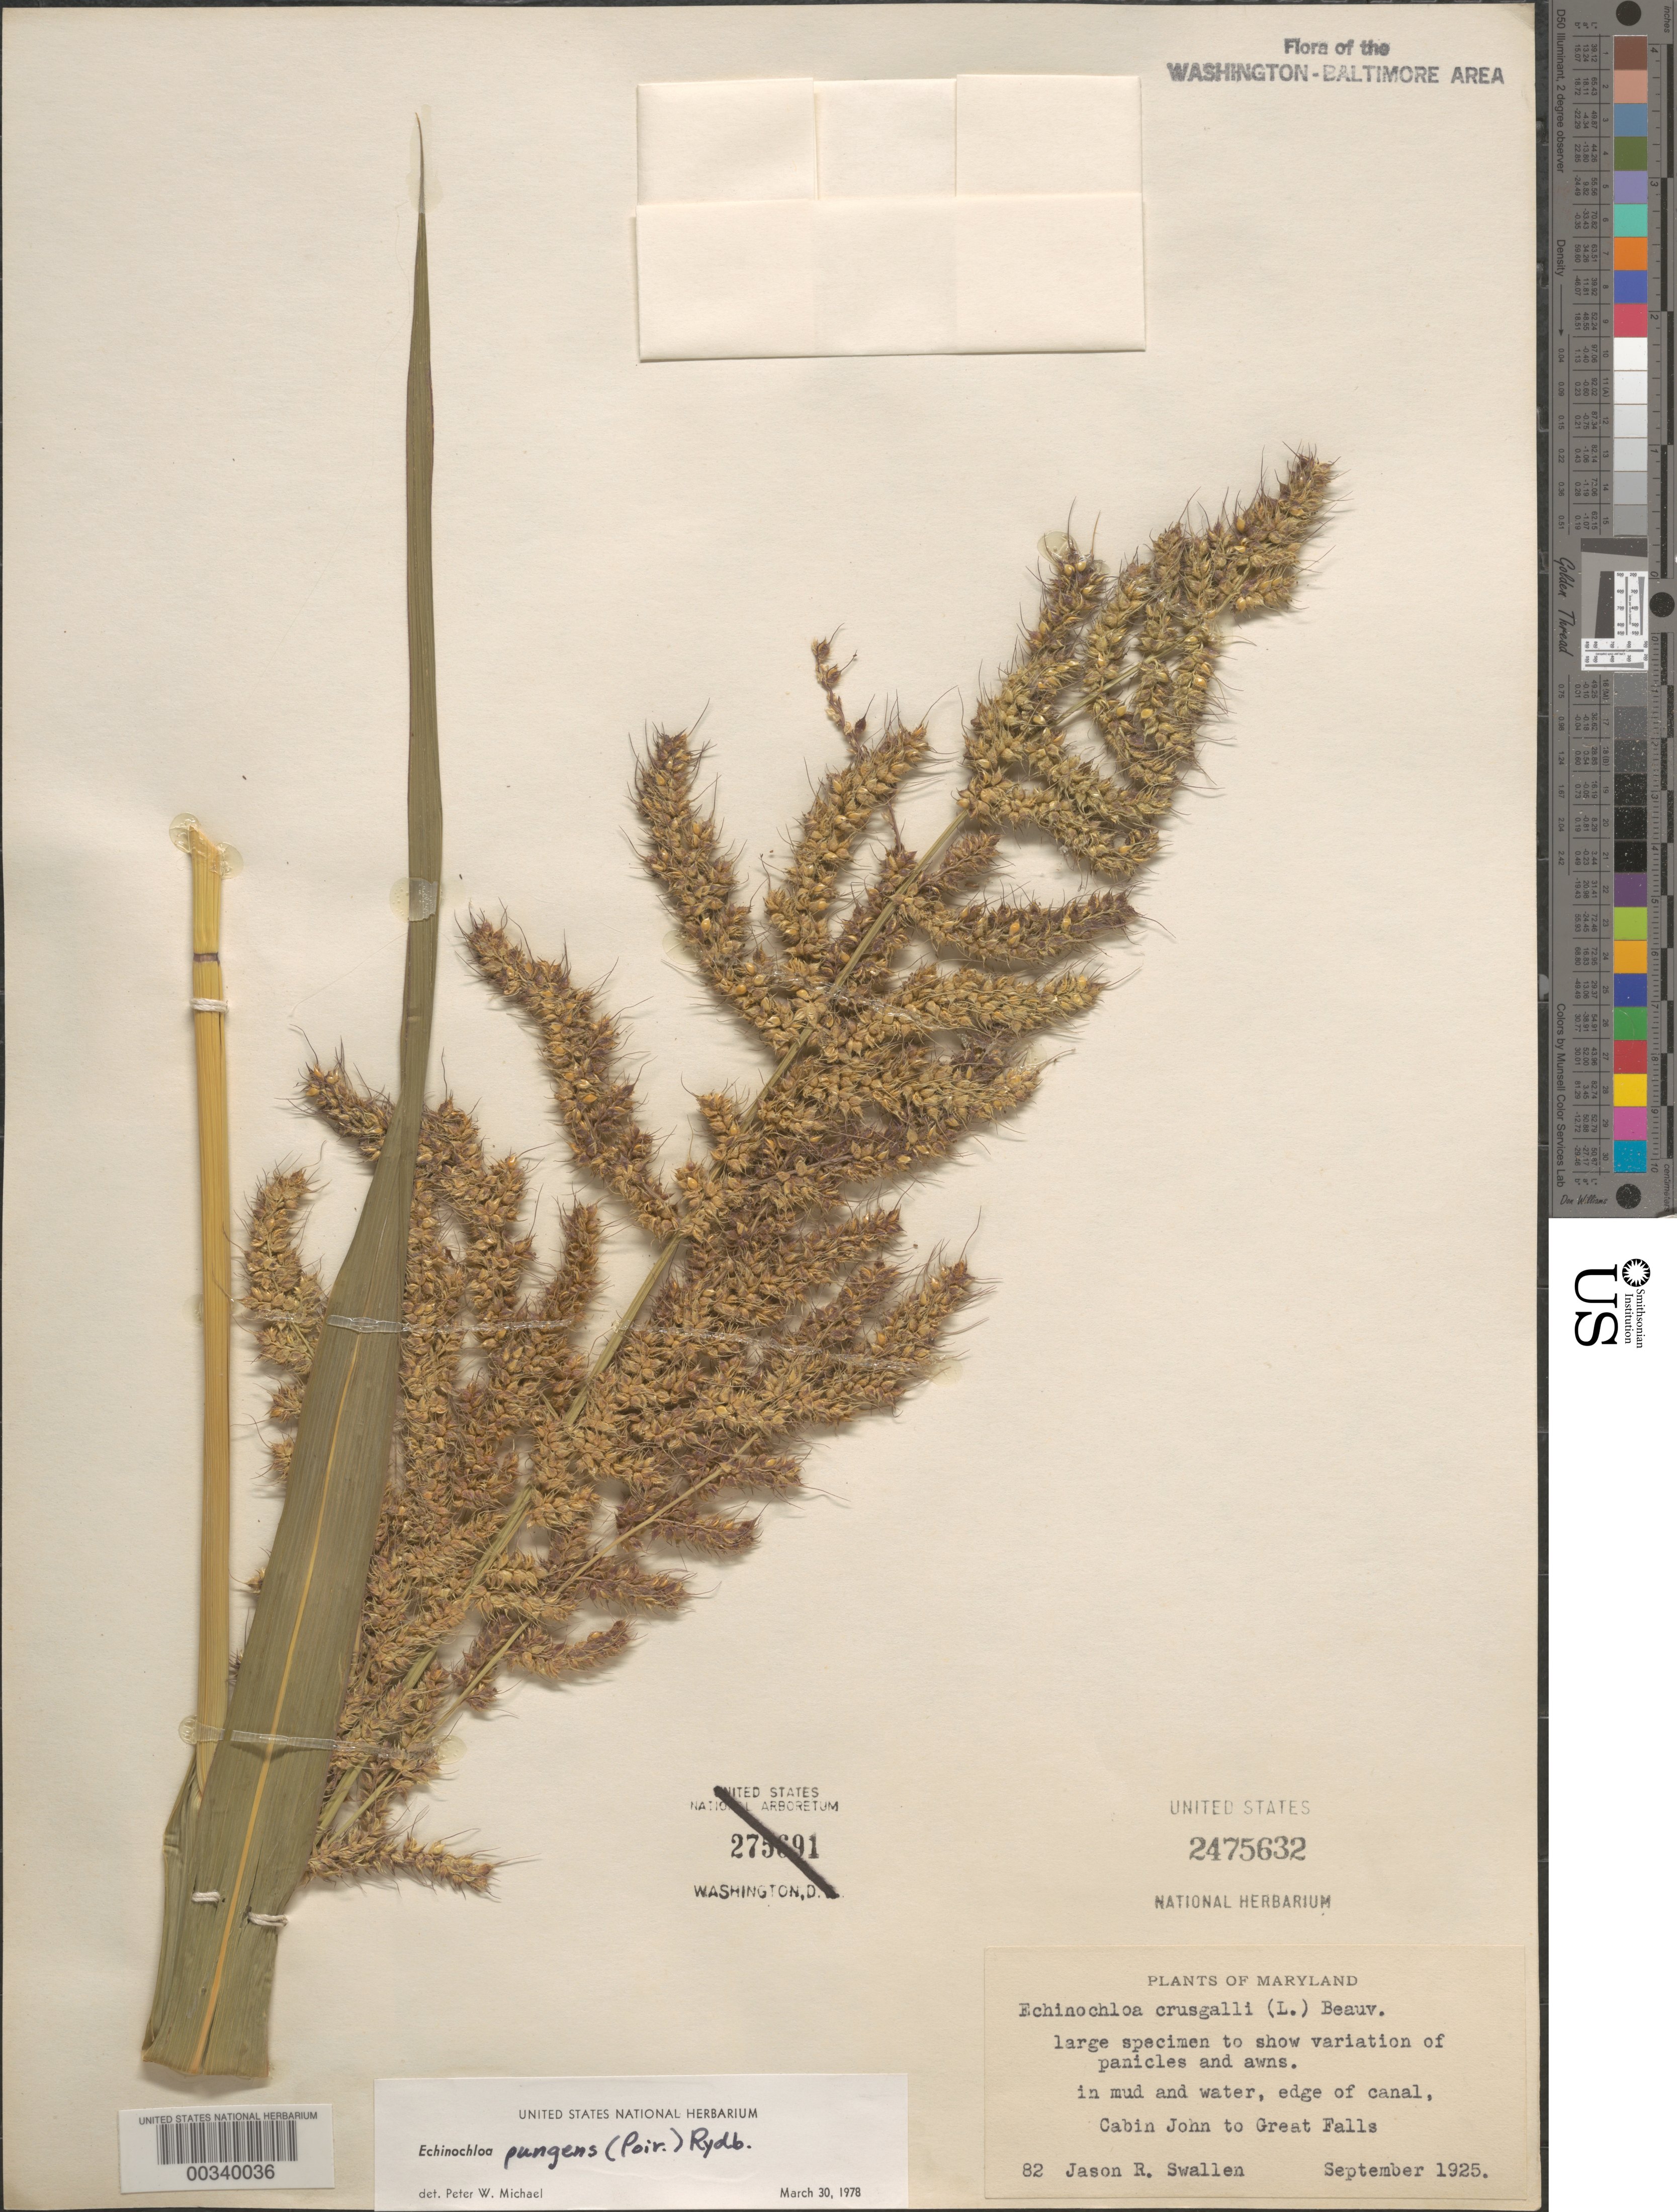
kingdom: Plantae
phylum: Tracheophyta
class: Liliopsida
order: Poales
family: Poaceae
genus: Echinochloa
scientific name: Echinochloa muricata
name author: (P. Beauv.) Fernald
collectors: J. R. Swallen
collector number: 82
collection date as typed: Sep 1925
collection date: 1925-09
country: United States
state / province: Maryland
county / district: Montgomery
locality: Cabin John to Great Falls, C. & O. Canal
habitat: In mud and water, edge of canal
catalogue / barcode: US 2475632